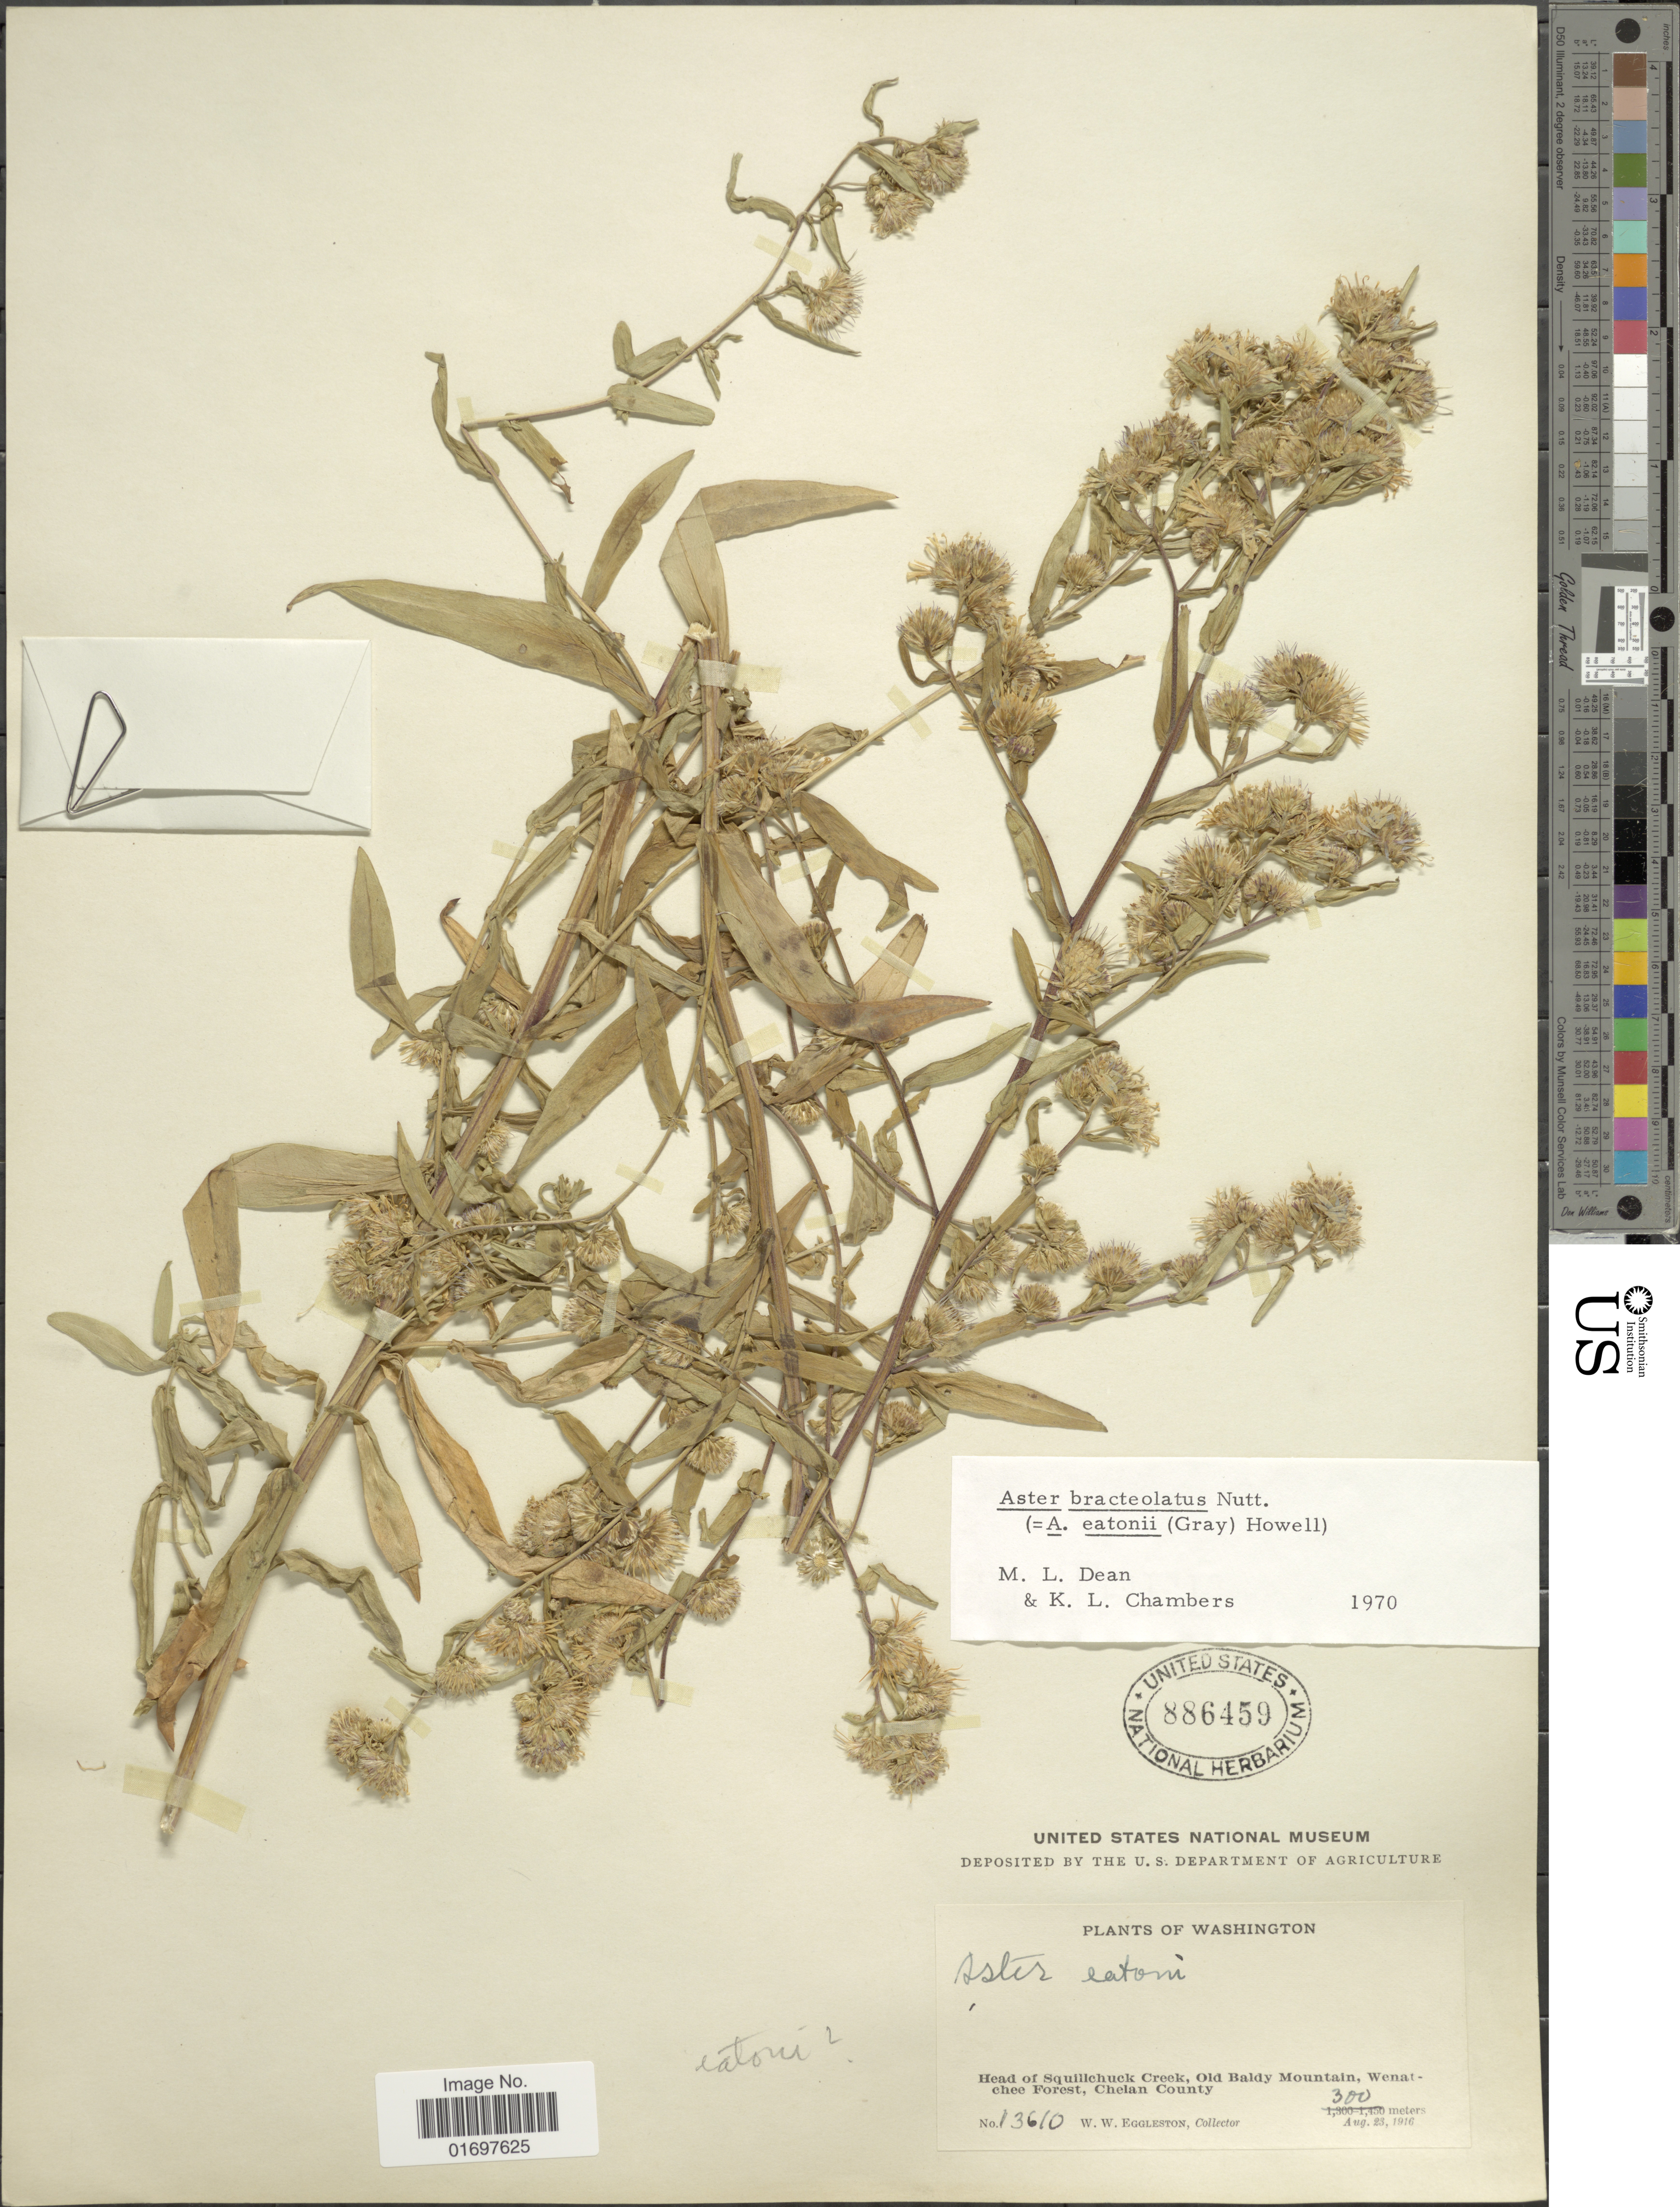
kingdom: Plantae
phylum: Tracheophyta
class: Magnoliopsida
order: Asterales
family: Asteraceae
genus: Symphyotrichum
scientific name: Symphyotrichum bracteolatum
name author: (Nutt.) G.L. Nesom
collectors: W. W. Eggleston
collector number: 13610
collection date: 1916-08-23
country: United States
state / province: Washington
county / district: Chelan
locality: Head of Squillchuck Creek, Old Baldy Mountain, Wenatchee Forest, Chelan County.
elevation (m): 300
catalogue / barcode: US 886459